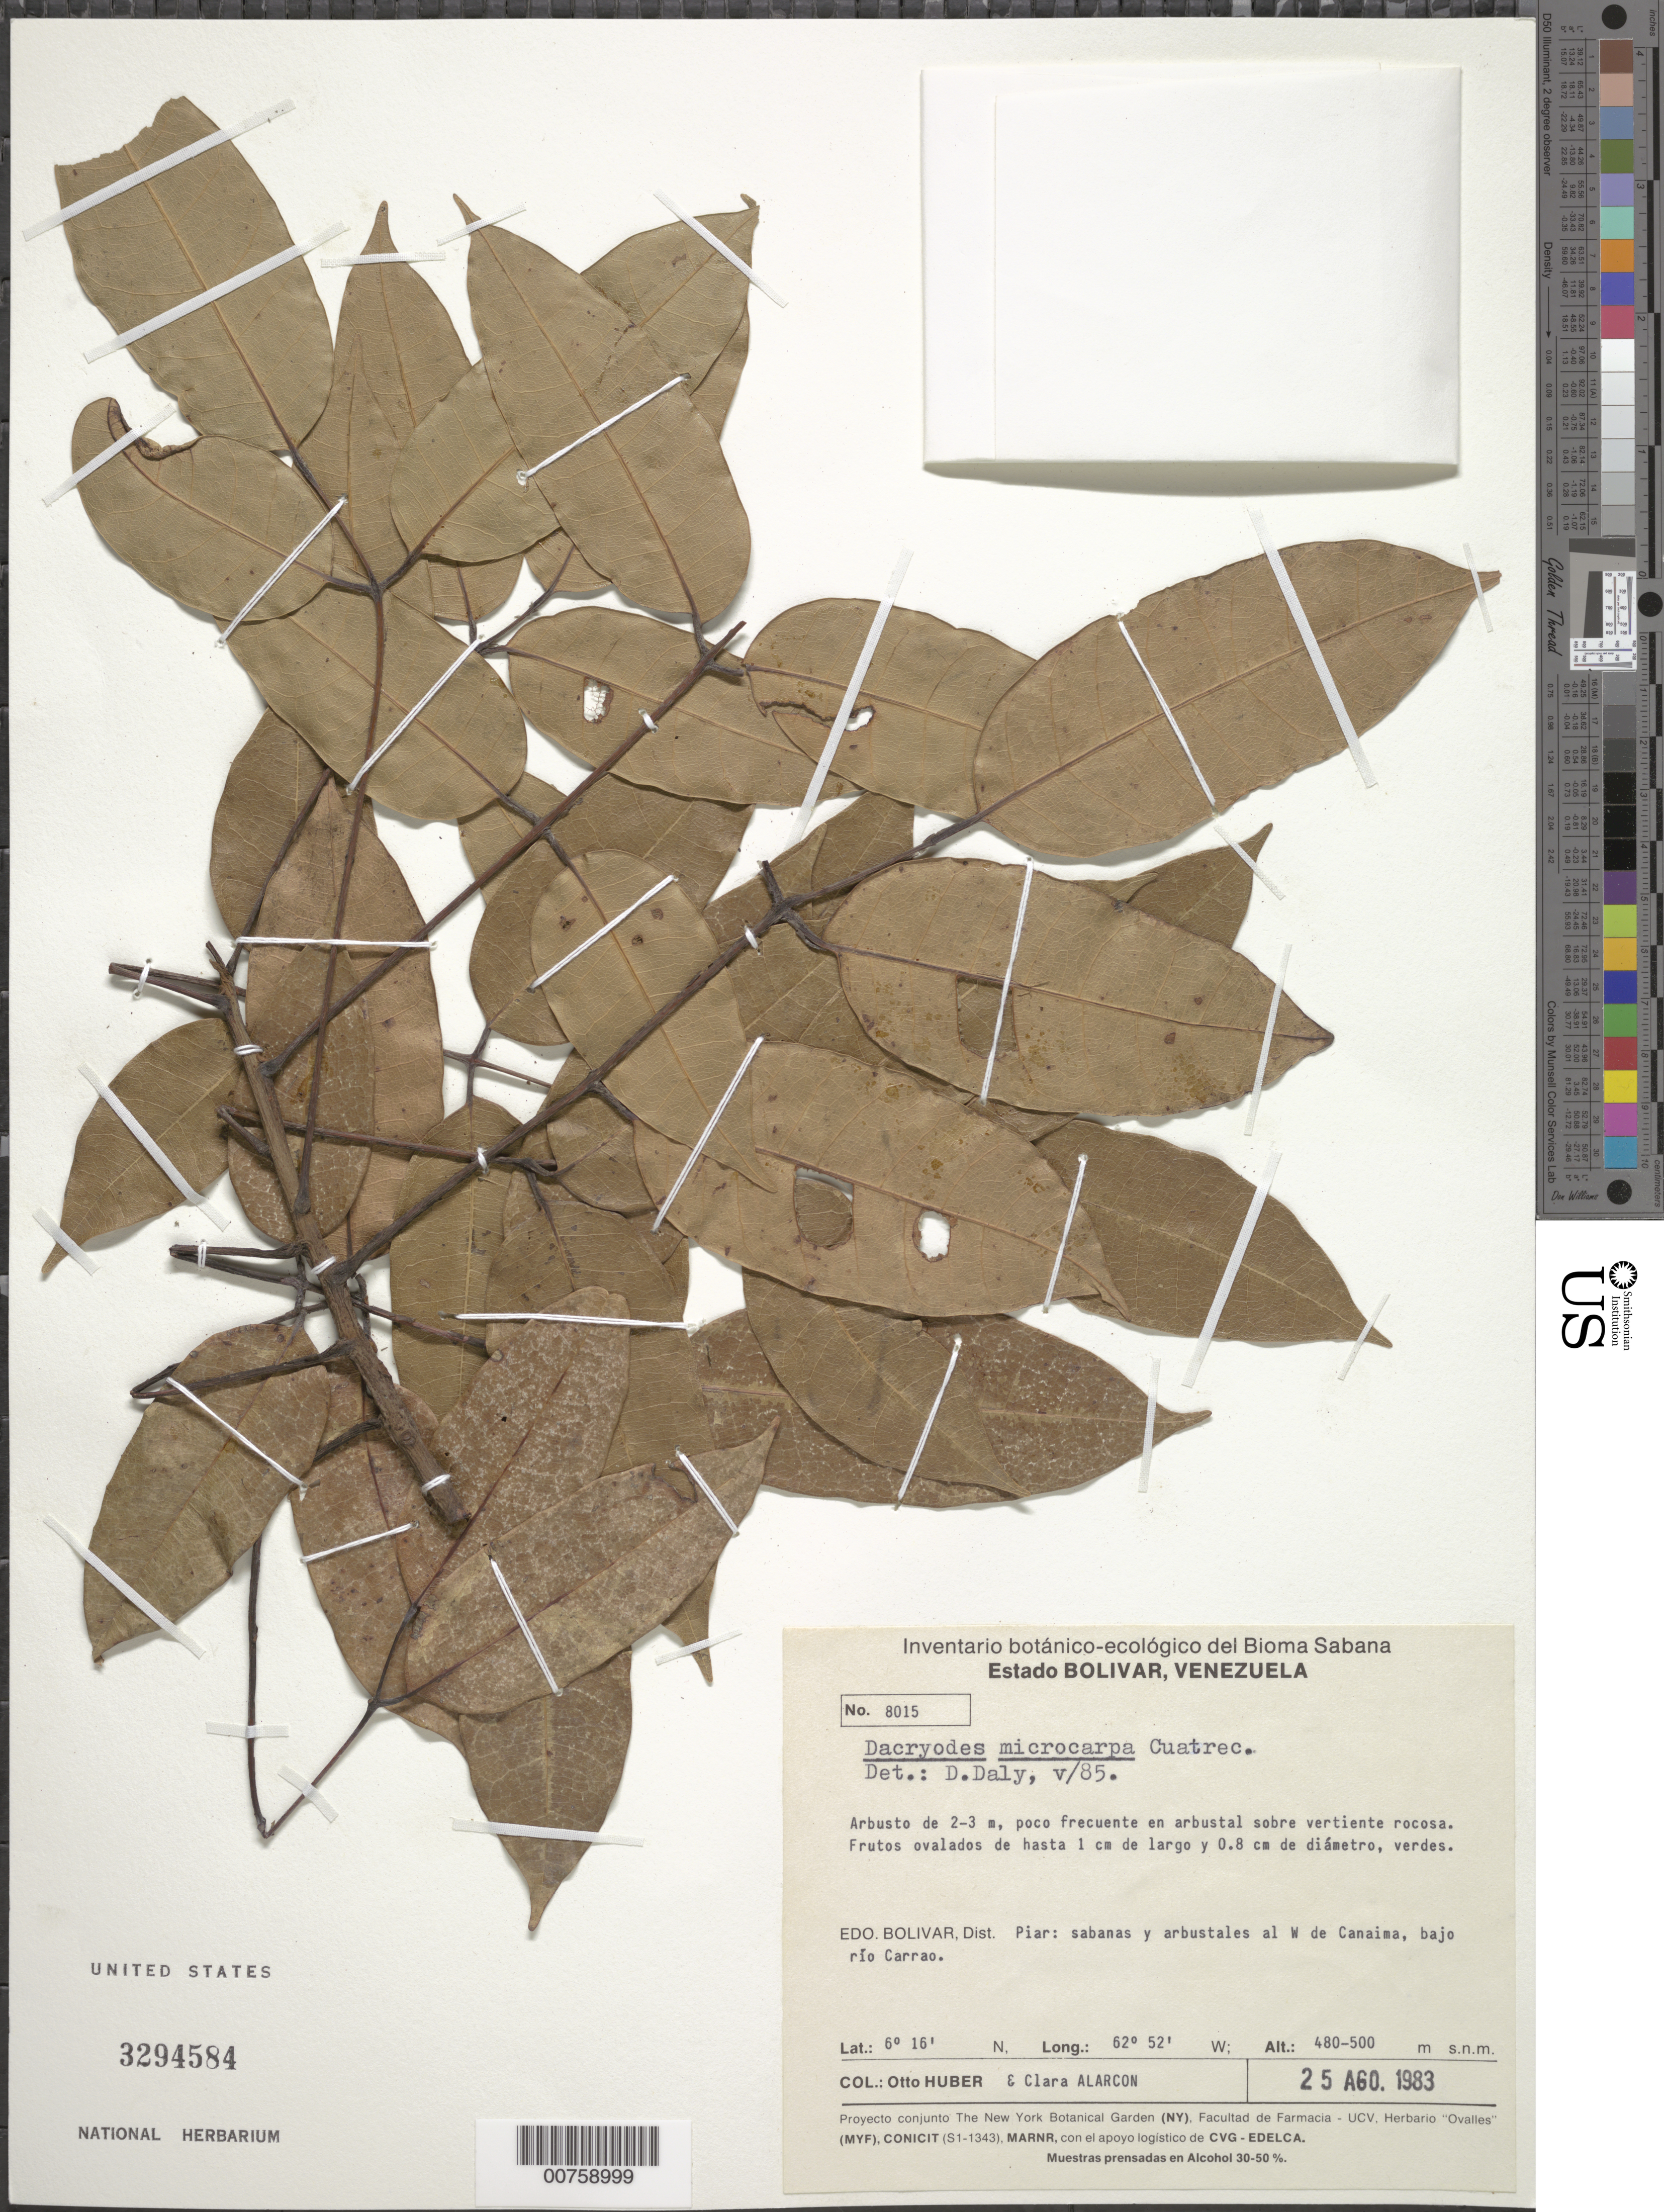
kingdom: Plantae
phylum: Tracheophyta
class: Magnoliopsida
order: Sapindales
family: Burseraceae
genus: Dacryodes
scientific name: Dacryodes microcarpa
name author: Cuatrec.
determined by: Daly, D. C.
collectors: O. Huber & C. Alarcon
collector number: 8015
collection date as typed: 25-Aug-83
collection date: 1983-08-25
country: Venezuela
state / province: Bolívar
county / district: Piar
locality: Canaima, W of, Río Carrao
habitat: Arbustal sobre vertiente rocosa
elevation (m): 480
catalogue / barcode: US 3294584